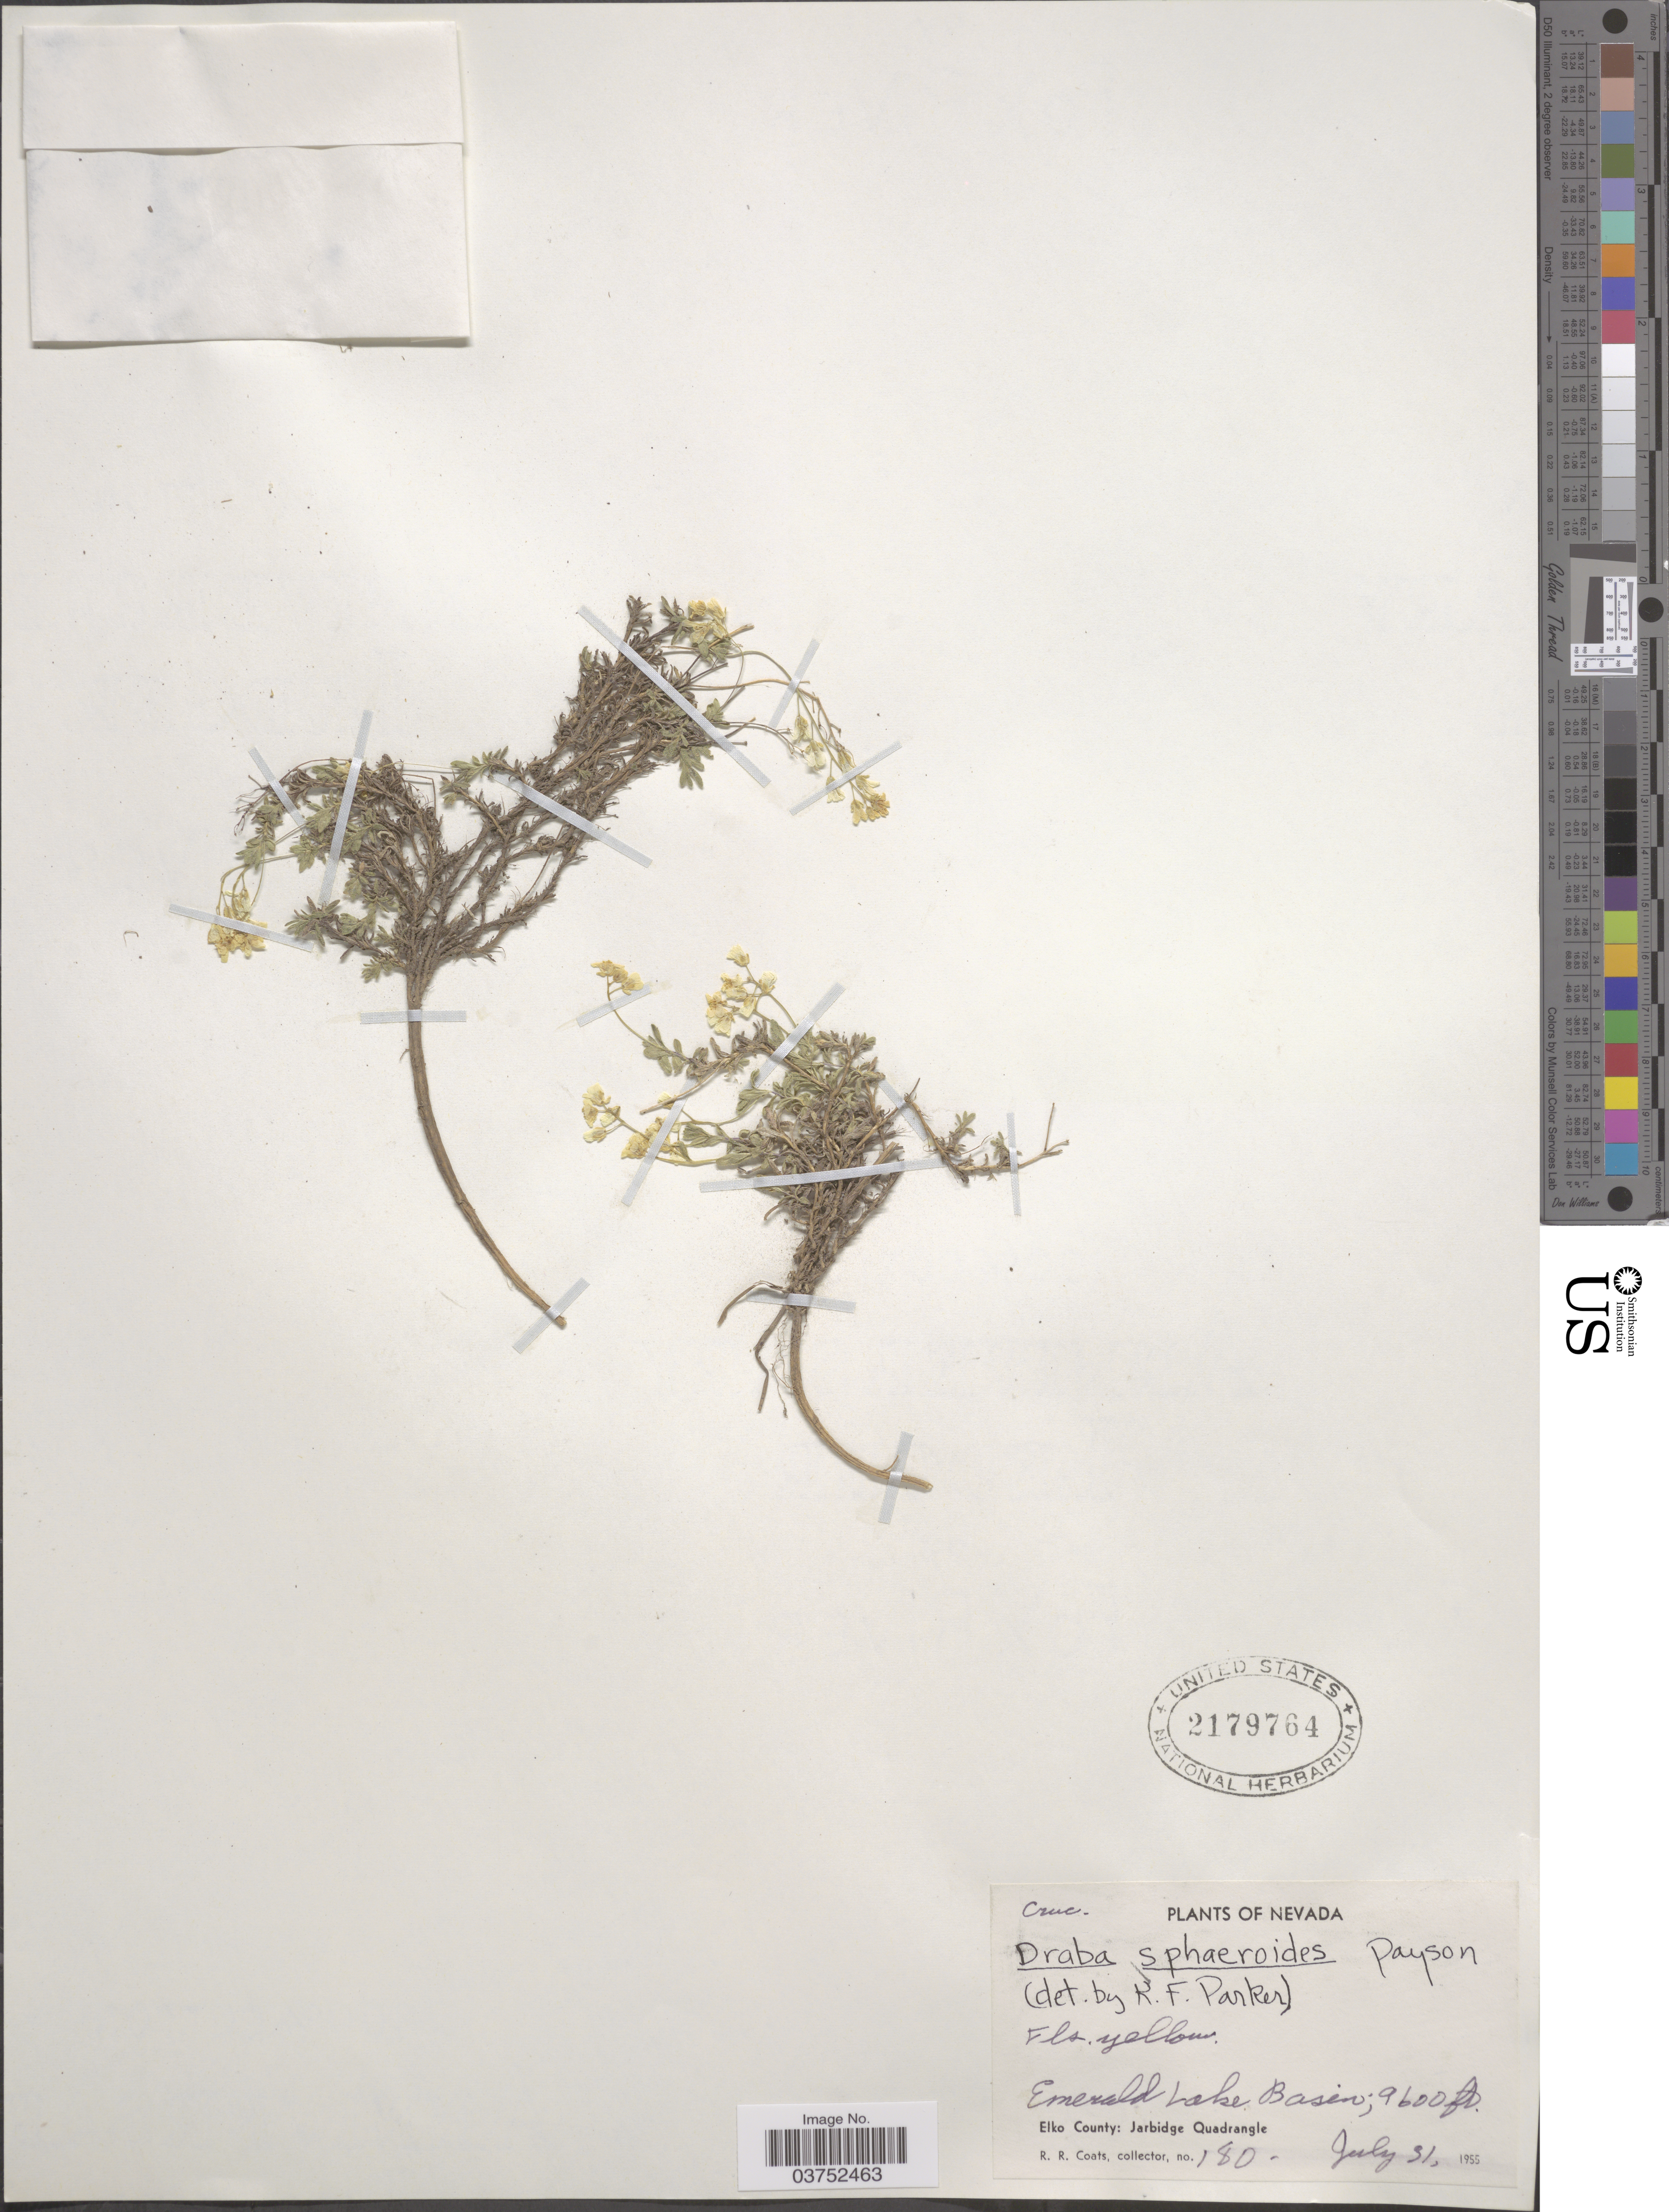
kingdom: Plantae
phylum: Tracheophyta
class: Magnoliopsida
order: Brassicales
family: Brassicaceae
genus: Draba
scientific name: Draba sphaeroides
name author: Payson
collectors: R. Coats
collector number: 180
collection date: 1955-07-31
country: United States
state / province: Nevada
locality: Emerald Lake Basin. Elko County: Jarbidge Quadrangle.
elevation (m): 2926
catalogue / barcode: US 2179764